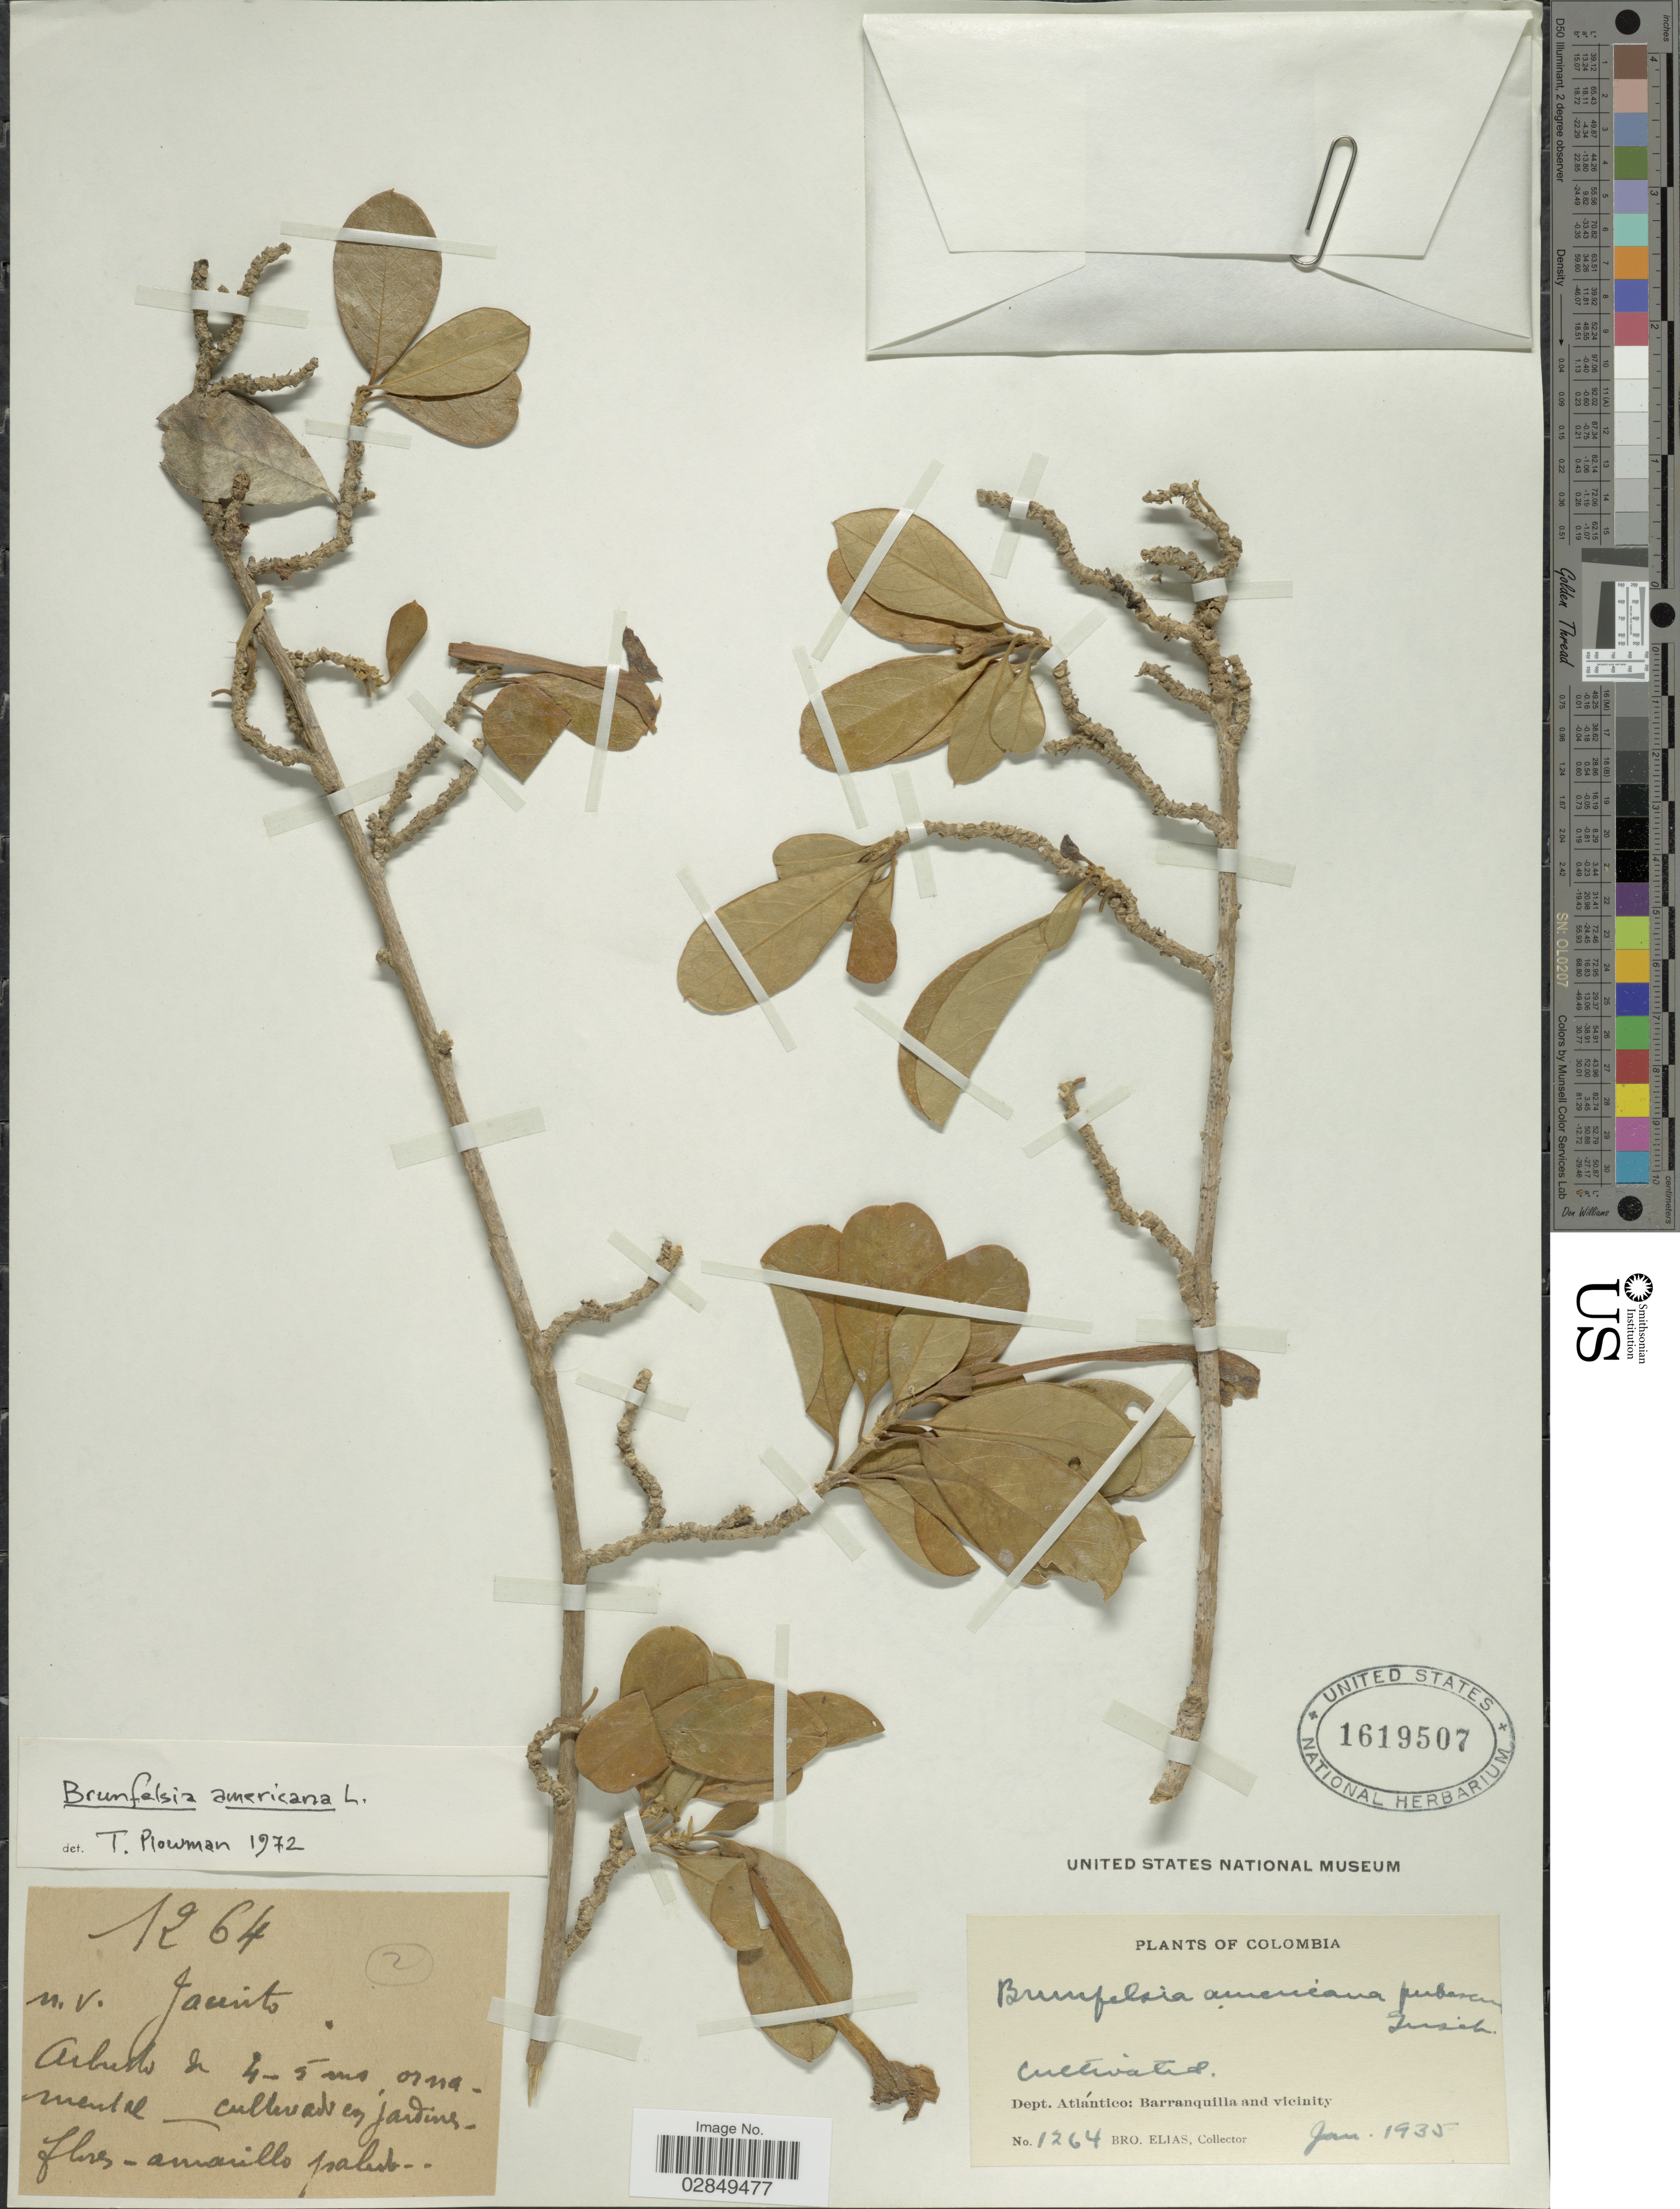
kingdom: Plantae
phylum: Tracheophyta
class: Magnoliopsida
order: Solanales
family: Solanaceae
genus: Brunfelsia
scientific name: Brunfelsia americana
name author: L.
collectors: Bro. Elias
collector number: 1264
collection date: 1935-01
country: Colombia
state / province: Atlántico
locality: Dept. Atlántico: Barranquilla and vicinity.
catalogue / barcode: US 1619507